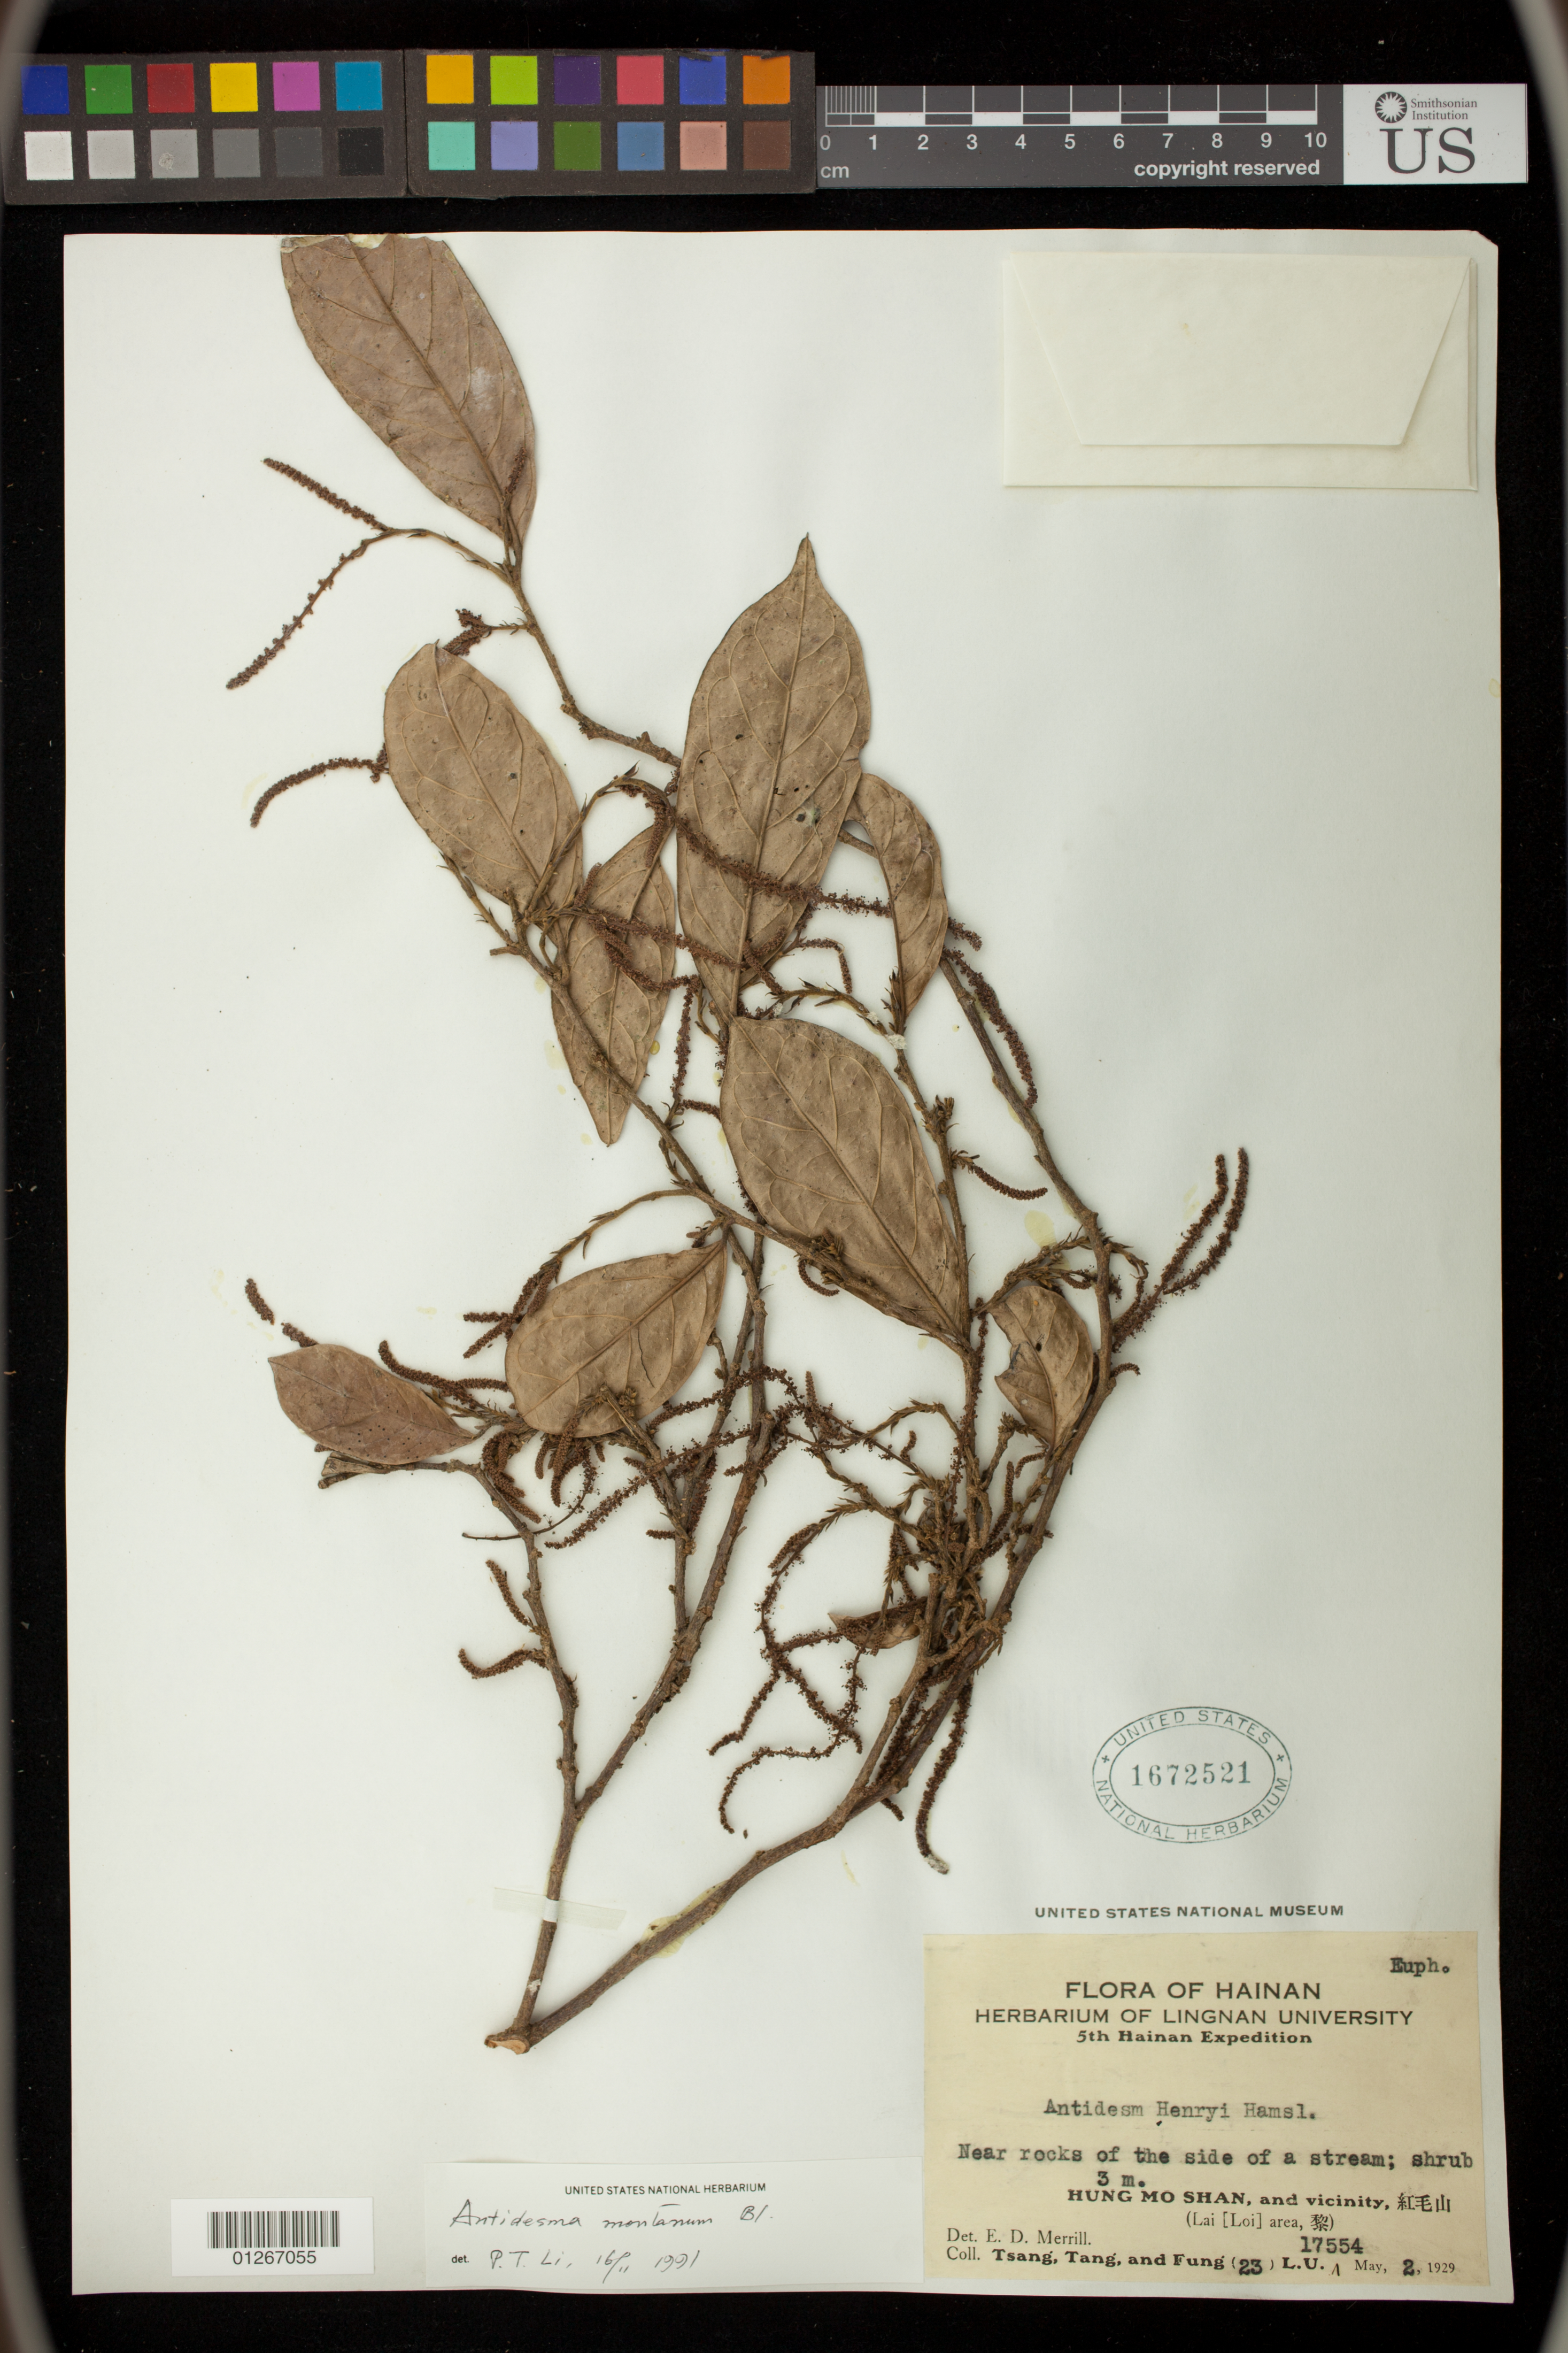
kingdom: Plantae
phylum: Tracheophyta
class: Magnoliopsida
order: Malpighiales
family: Phyllanthaceae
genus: Antidesma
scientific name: Antidesma montanum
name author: Blume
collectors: -- Tsang, -- Tang & Fung, --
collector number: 23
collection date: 1929-05-02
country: China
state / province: Hainan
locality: Hung Mo Shan and vicinity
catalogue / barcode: US 1672521